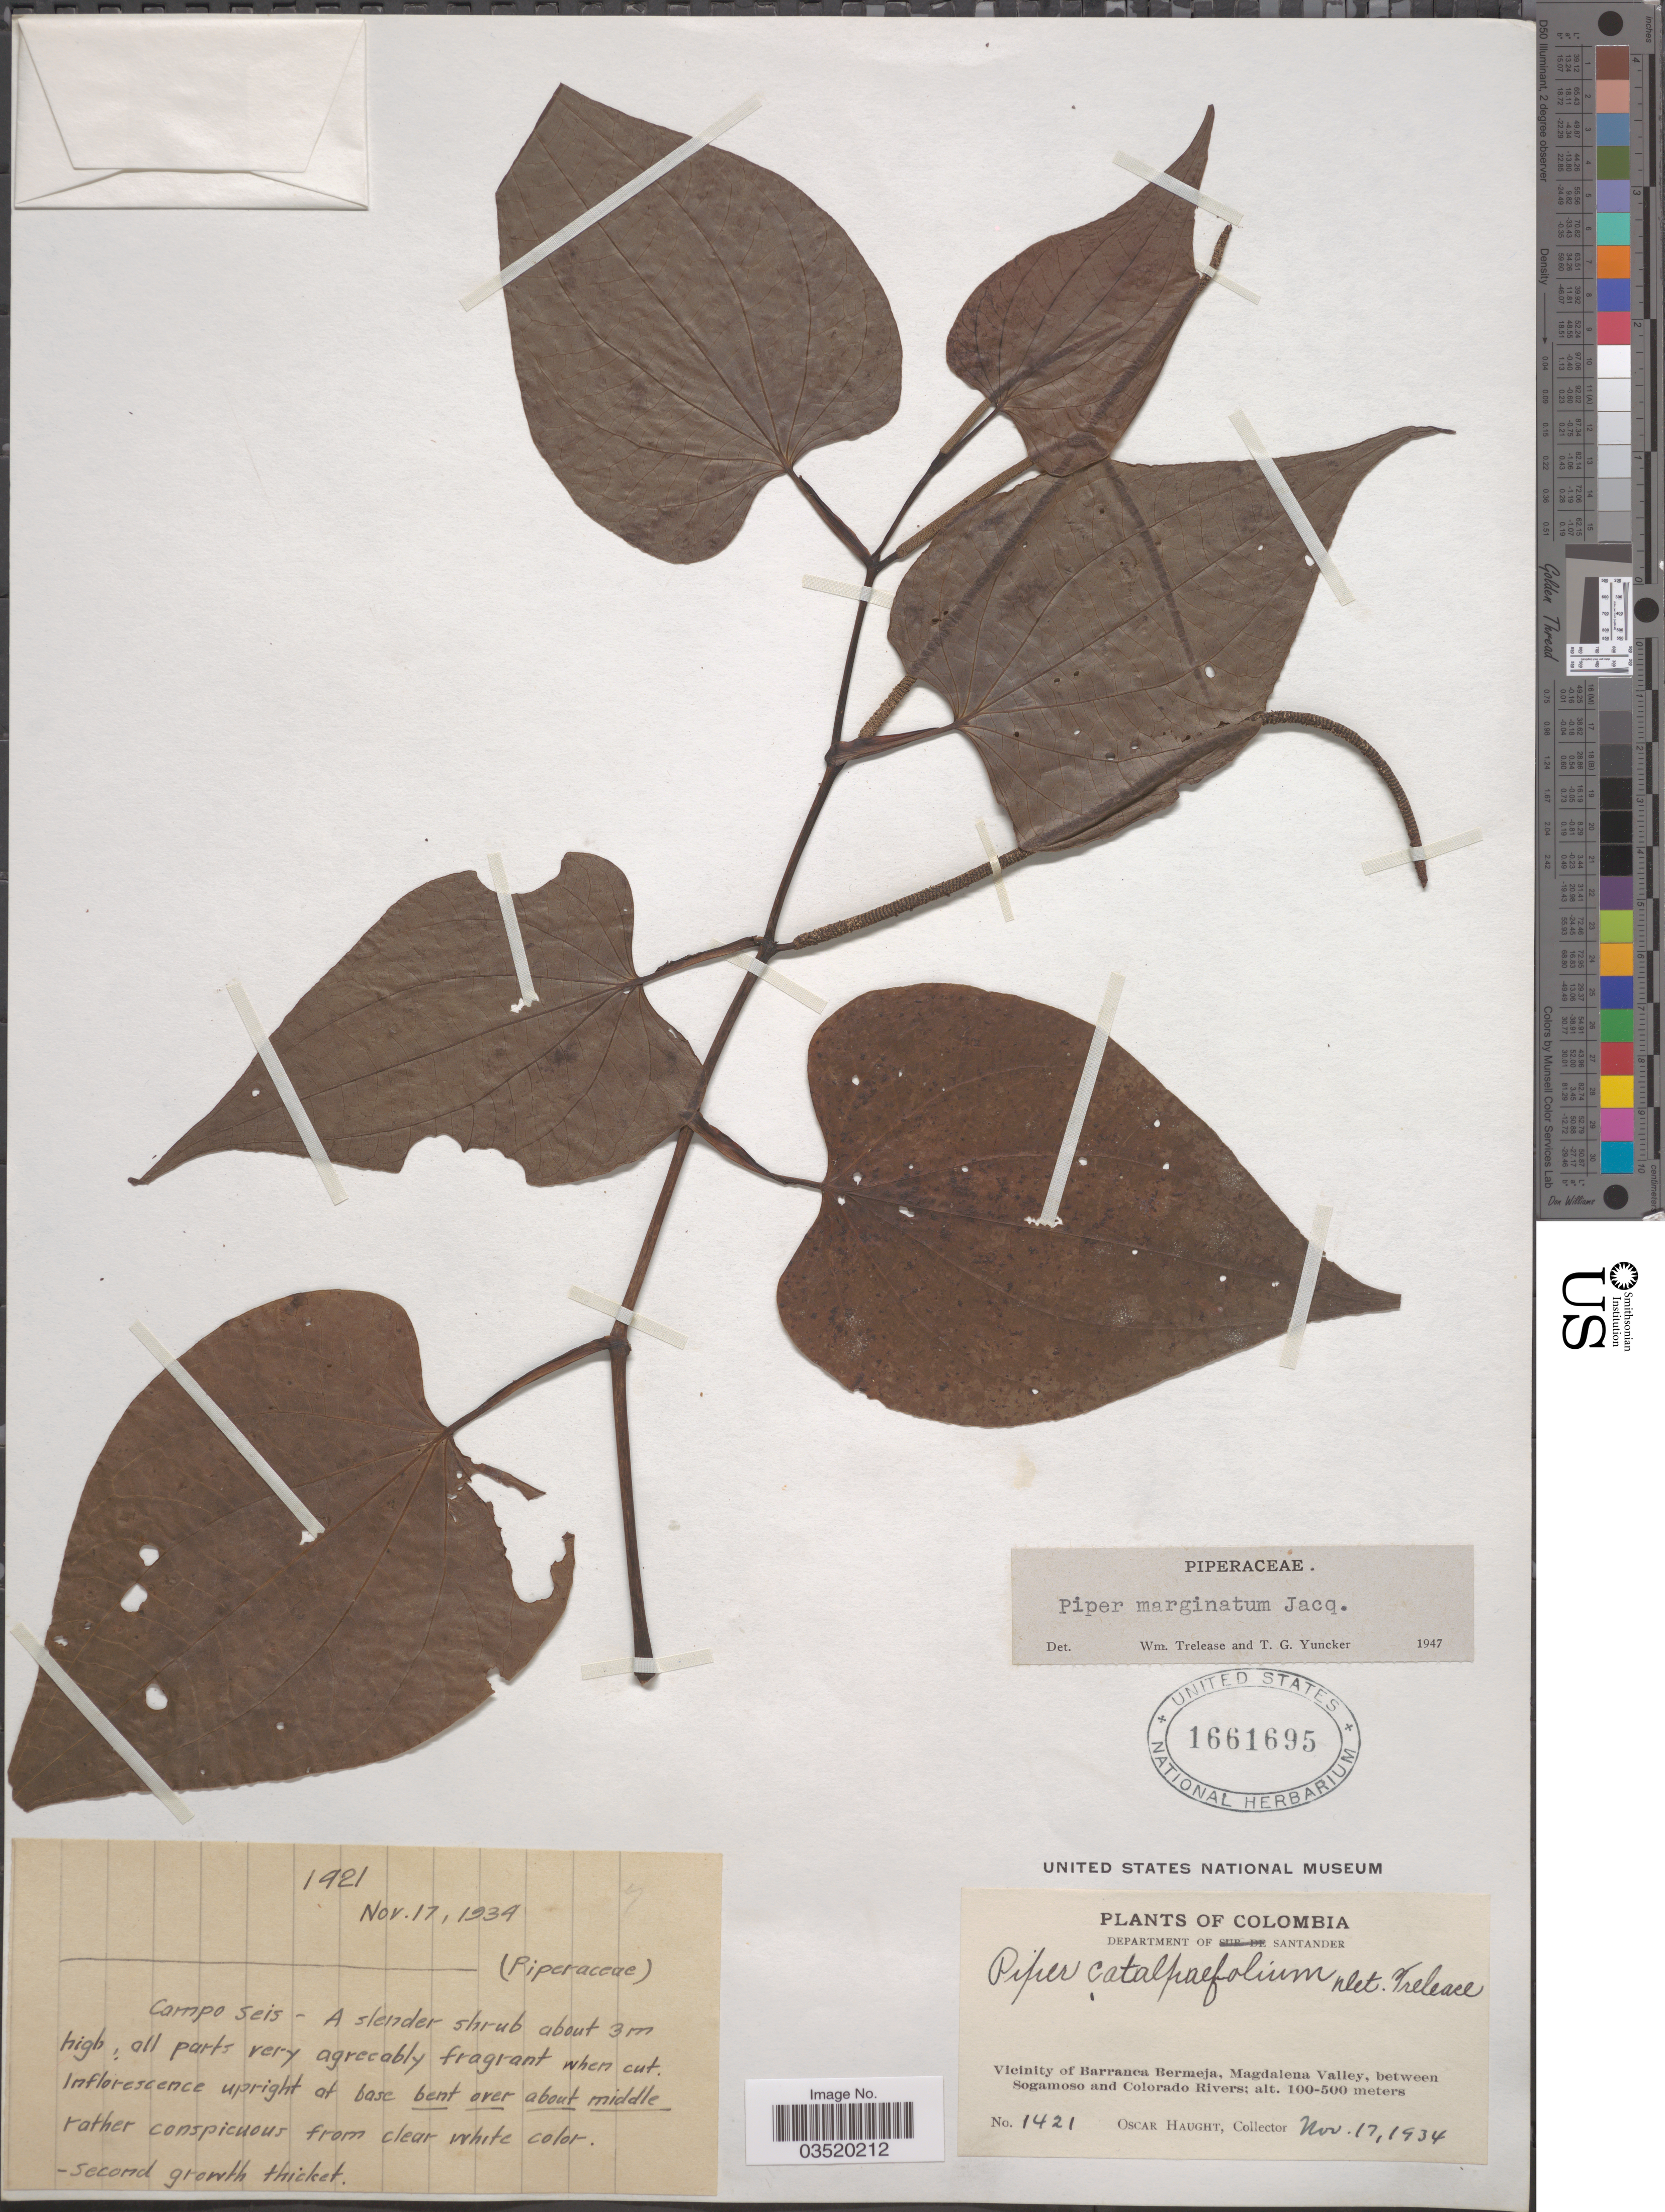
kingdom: Plantae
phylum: Tracheophyta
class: Magnoliopsida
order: Piperales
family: Piperaceae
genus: Piper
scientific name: Piper marginatum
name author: Jacq.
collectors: O. Haught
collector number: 1421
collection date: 1934-11-17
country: Colombia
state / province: Santander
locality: Department of Santander. Vicinity of Barranca Bermeja, Magdalena Valley, between Sogamoso and Colorado Rivers.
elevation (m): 100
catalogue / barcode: US 1661695